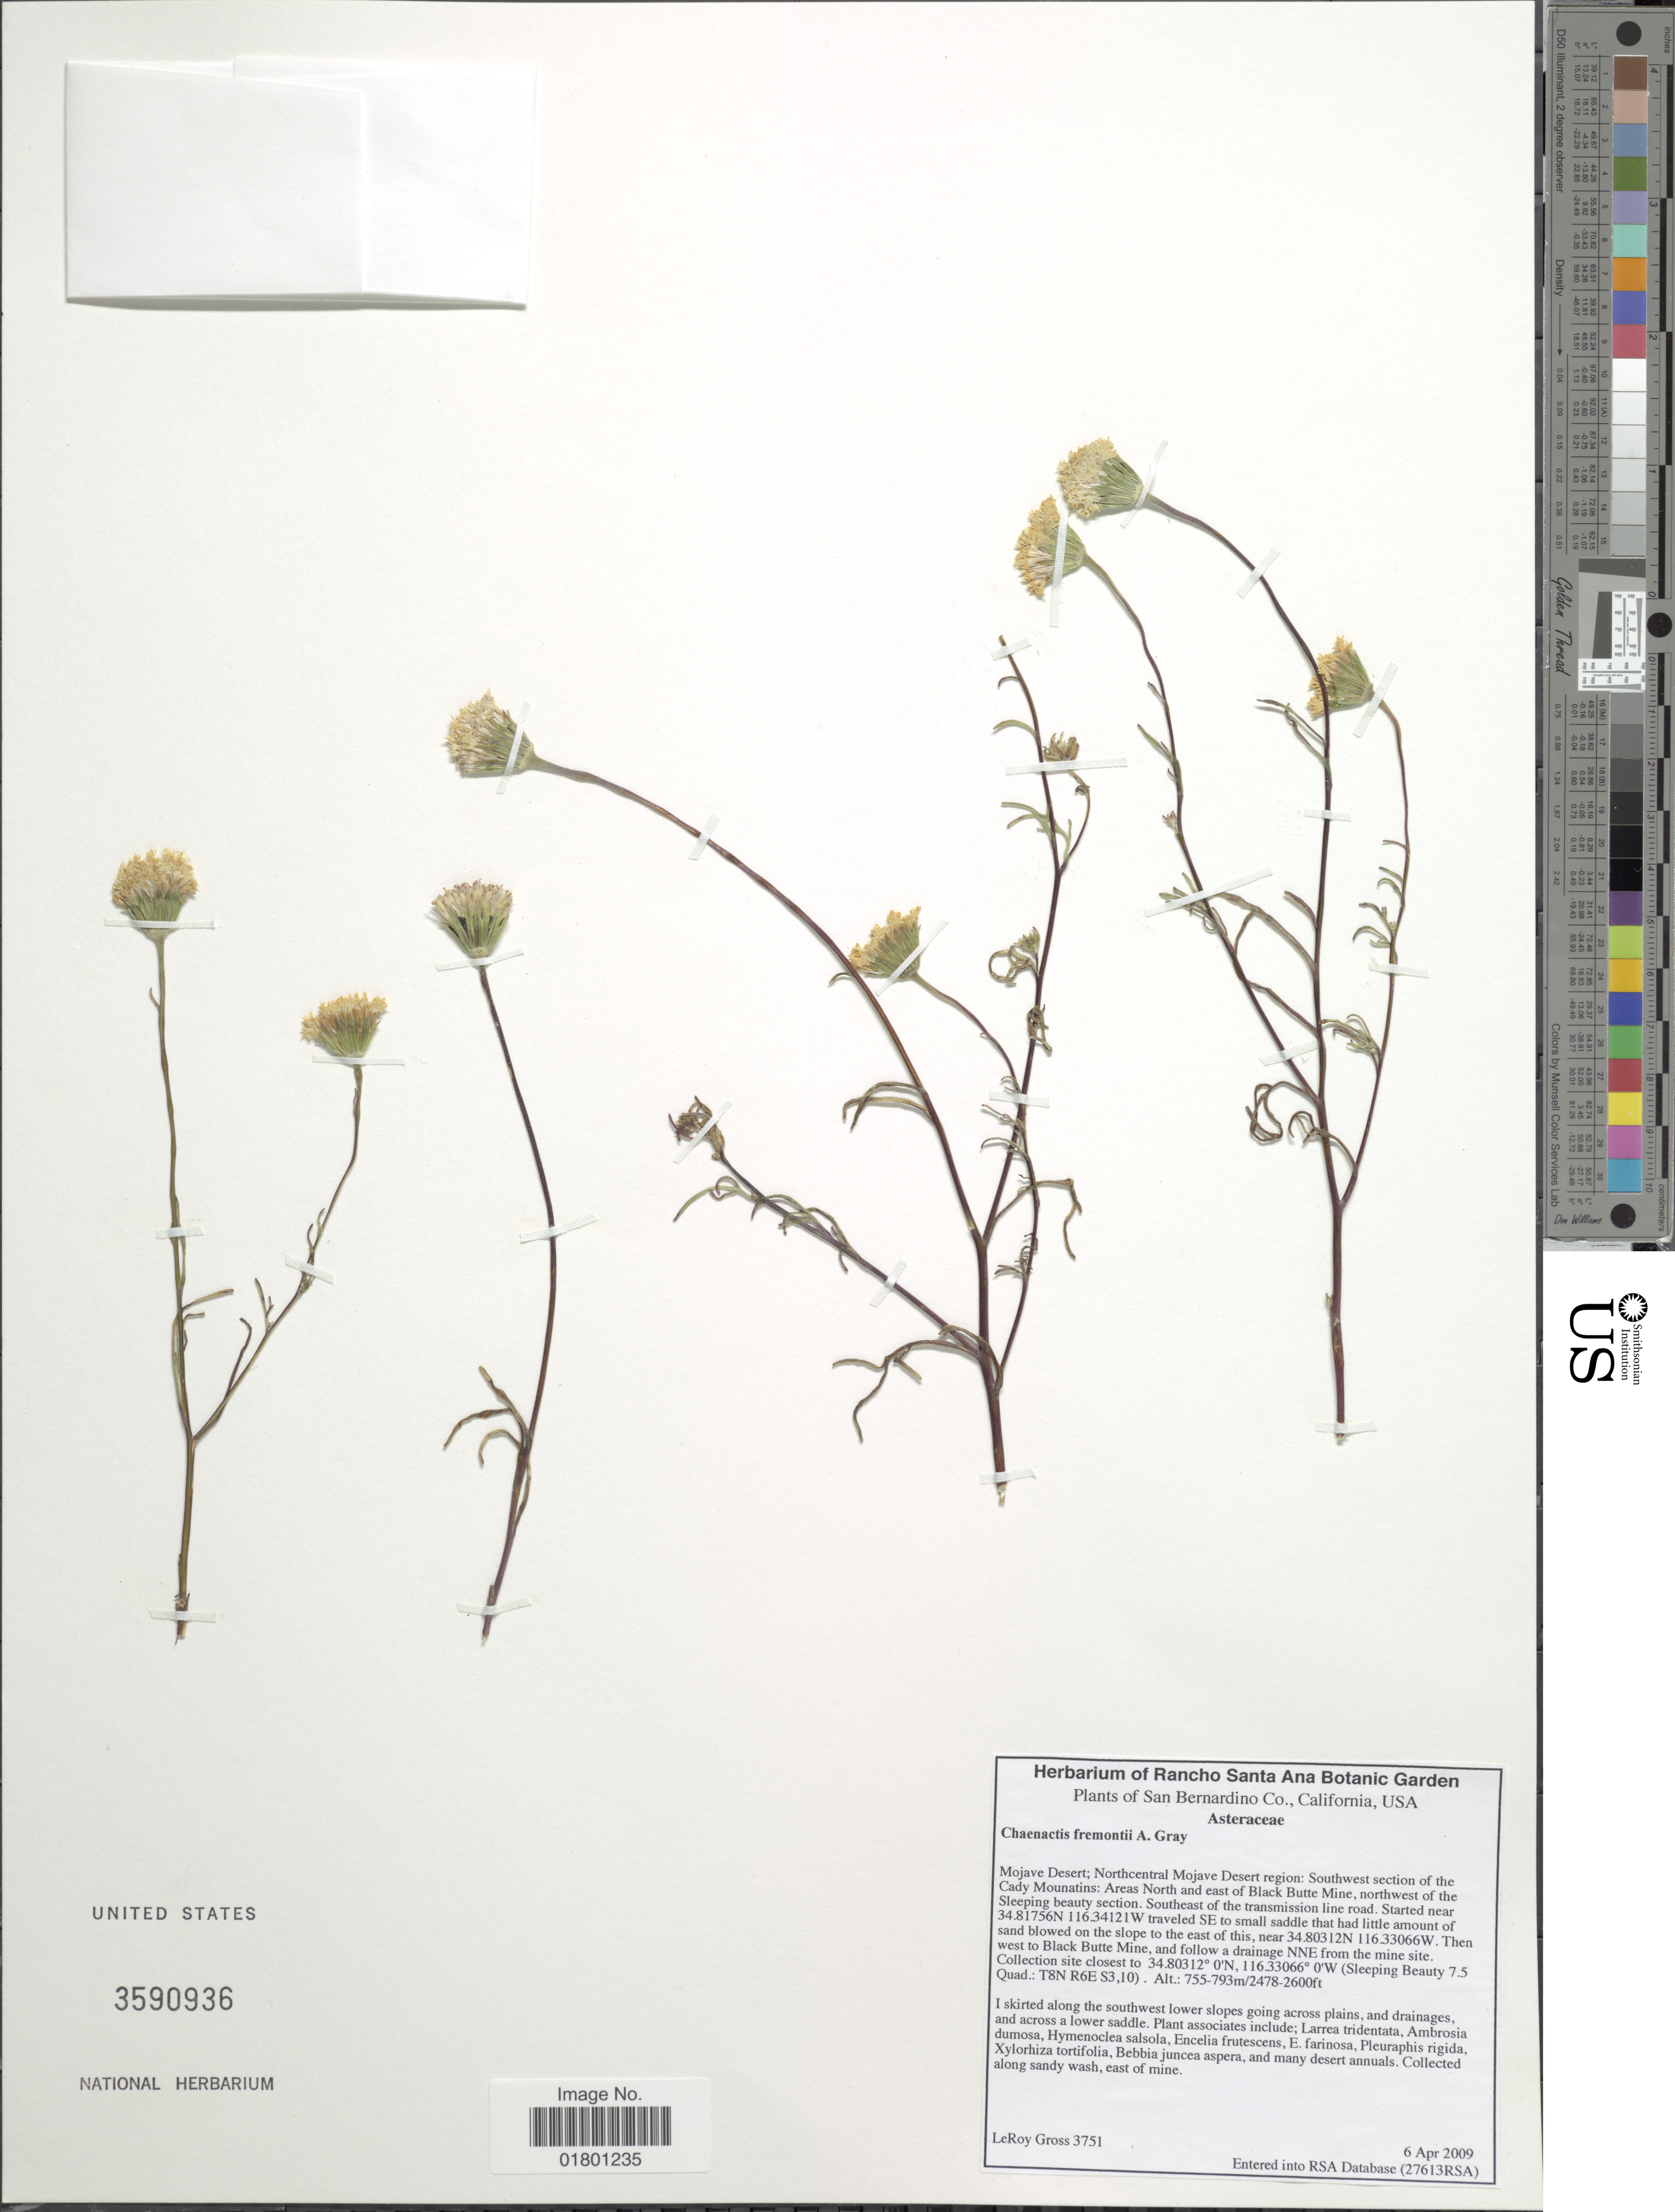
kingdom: Plantae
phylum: Tracheophyta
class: Magnoliopsida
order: Asterales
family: Asteraceae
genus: Chaenactis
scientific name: Chaenactis fremontii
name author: A. Gray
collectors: L. Gross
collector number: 3751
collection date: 2009-04-06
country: United States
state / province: California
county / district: San Bernardino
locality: San Bernardino Co., Mojave Desert; Northcentral Mojave Desert region: Southwest region of the Cady Mountains: Areas North and east of Black Butte Mine, northwest of the Sleeping beauty section. Southeast of the transmission line road. Started near 34.81756N 116.34121 W traveled SE to small saddle that had little amount of sand blowed on the slope to the east of this, near 34.80312N 116.33066W. Then west to Black Butte Mine, and follow a drainage NNE from the mine site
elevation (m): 755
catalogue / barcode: US 3590936